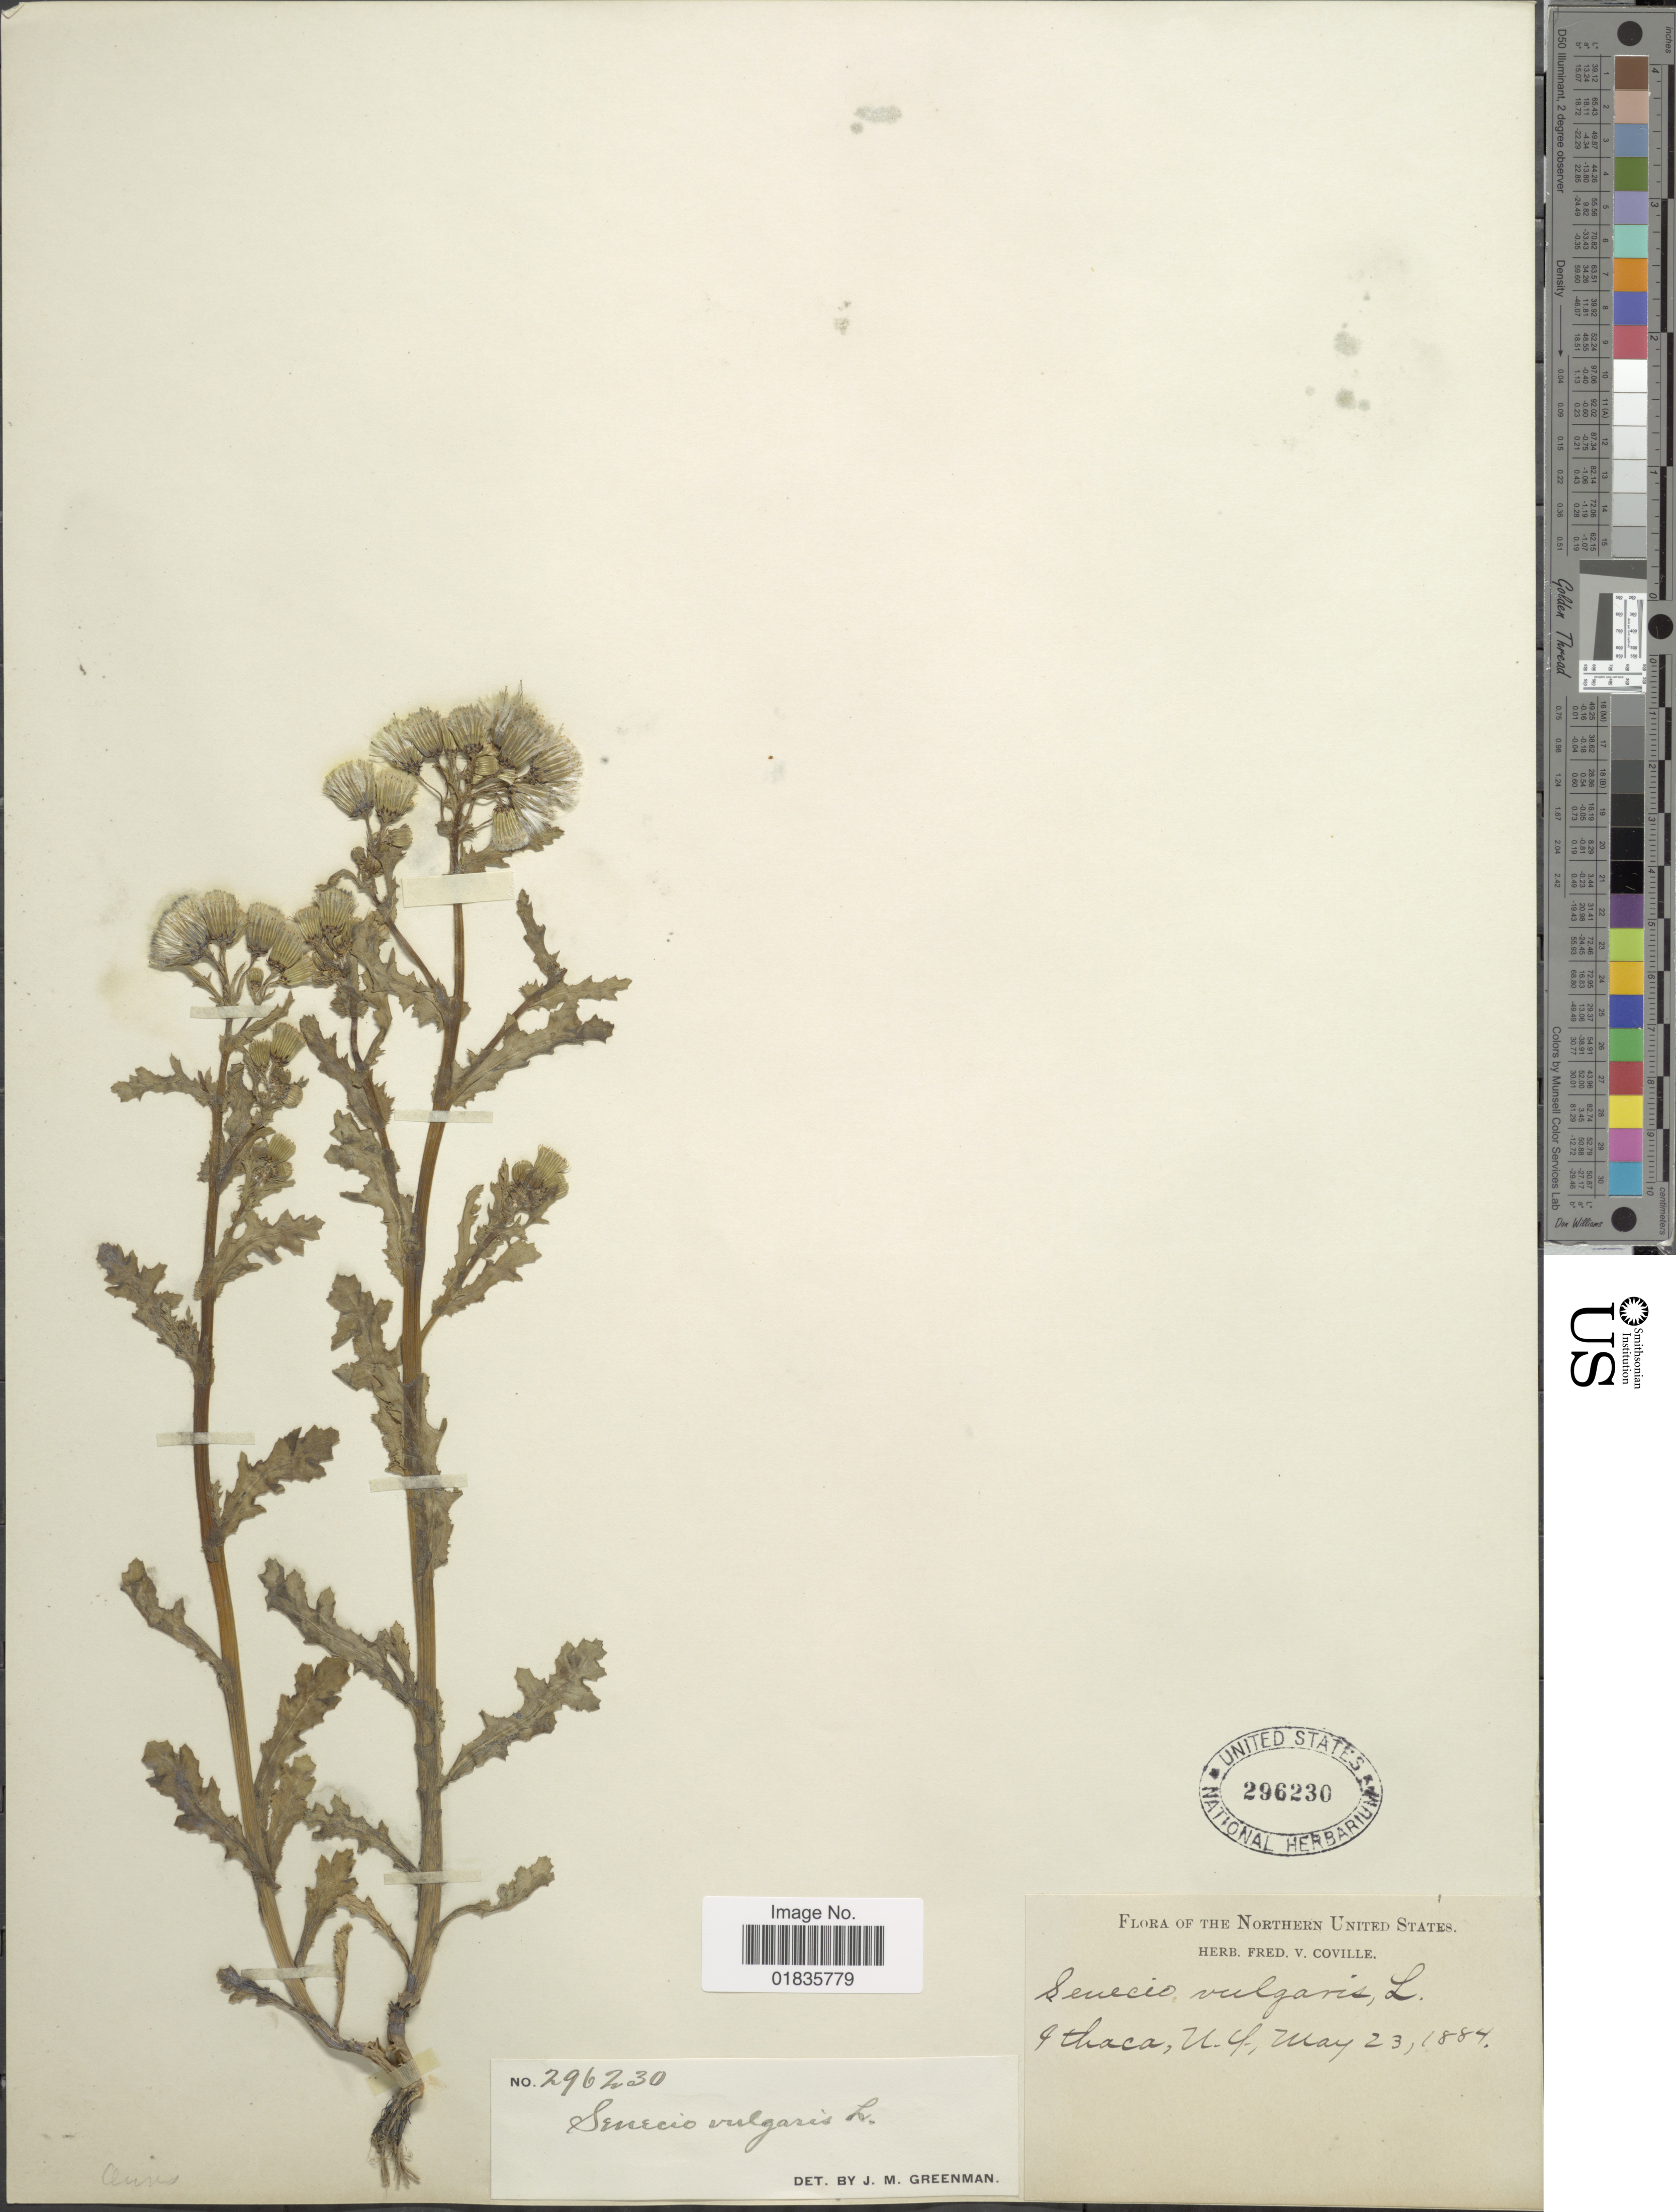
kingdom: Plantae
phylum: Tracheophyta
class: Magnoliopsida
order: Asterales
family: Asteraceae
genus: Senecio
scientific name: Senecio vulgaris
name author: L.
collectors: ex herb. Fred. V. Coville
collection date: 1884-05-23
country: United States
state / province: New York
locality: Ithaca.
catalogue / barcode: US 296230